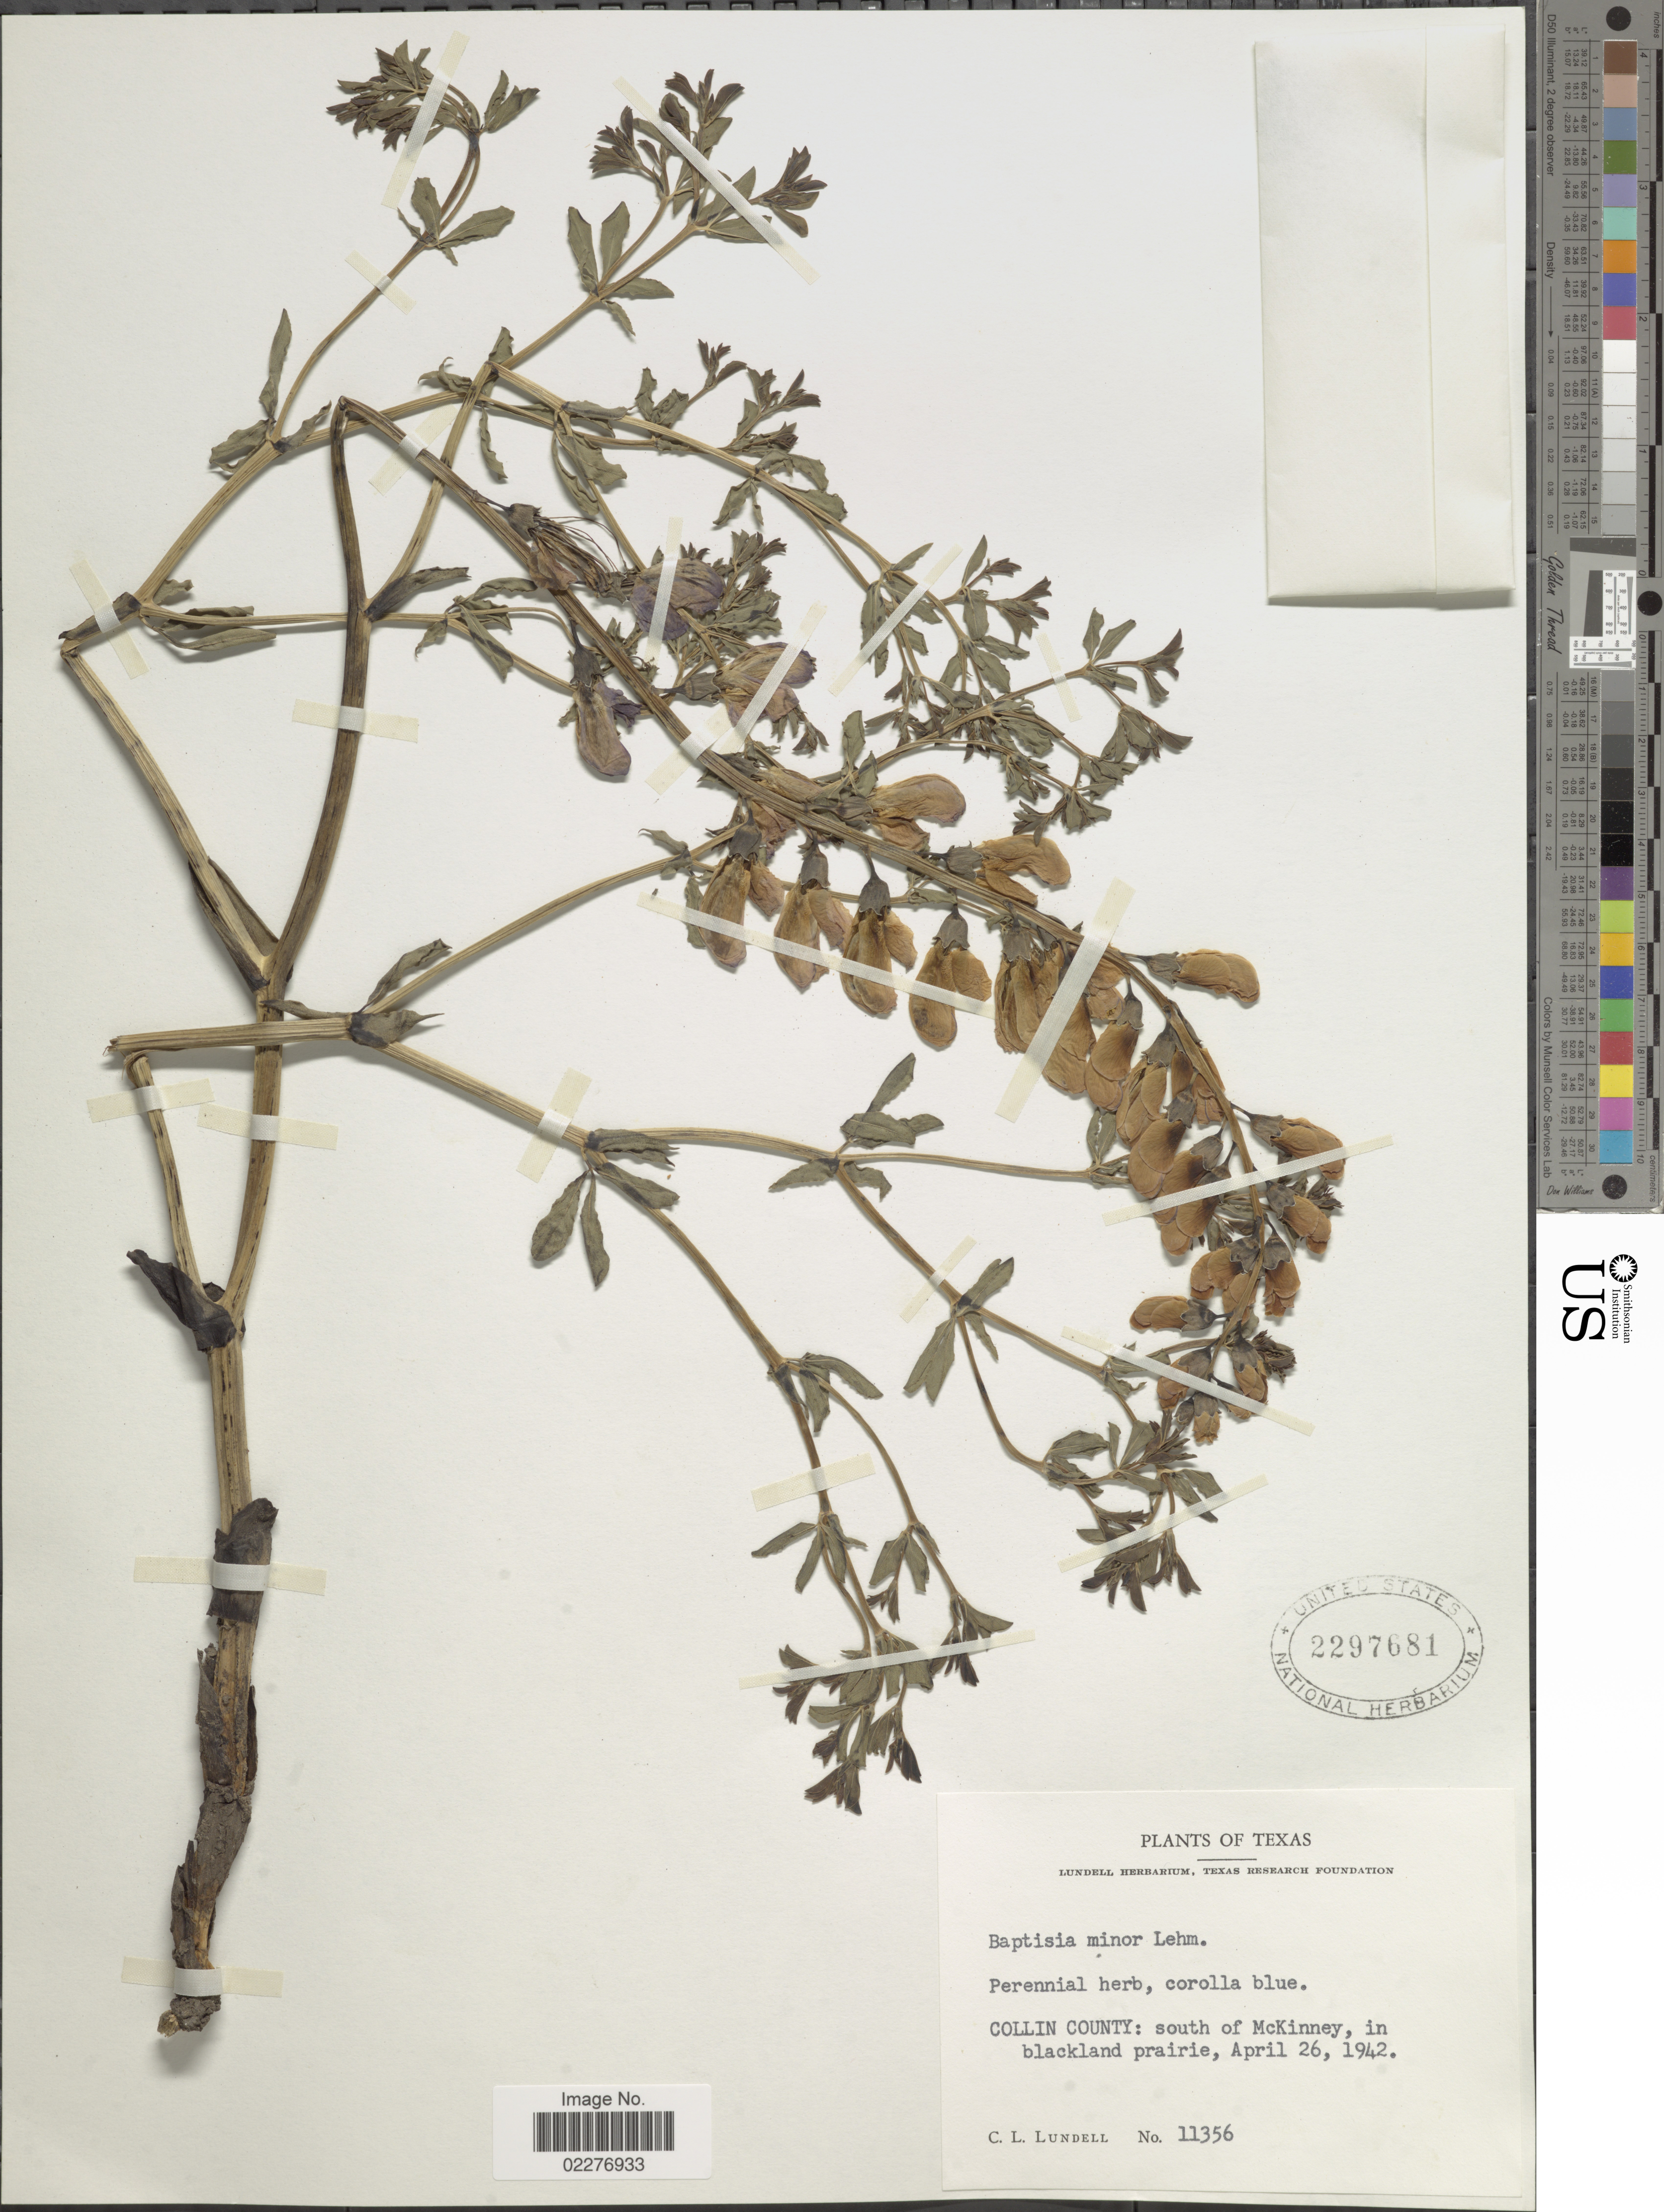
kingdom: Plantae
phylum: Tracheophyta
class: Magnoliopsida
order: Fabales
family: Fabaceae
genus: Baptisia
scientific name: Baptisia minor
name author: Lehm.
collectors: C. L. Lundell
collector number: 11356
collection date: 1942-04-26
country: United States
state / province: Texas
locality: Collin County: south of McKinney inblackland prairie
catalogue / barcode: US 2297681